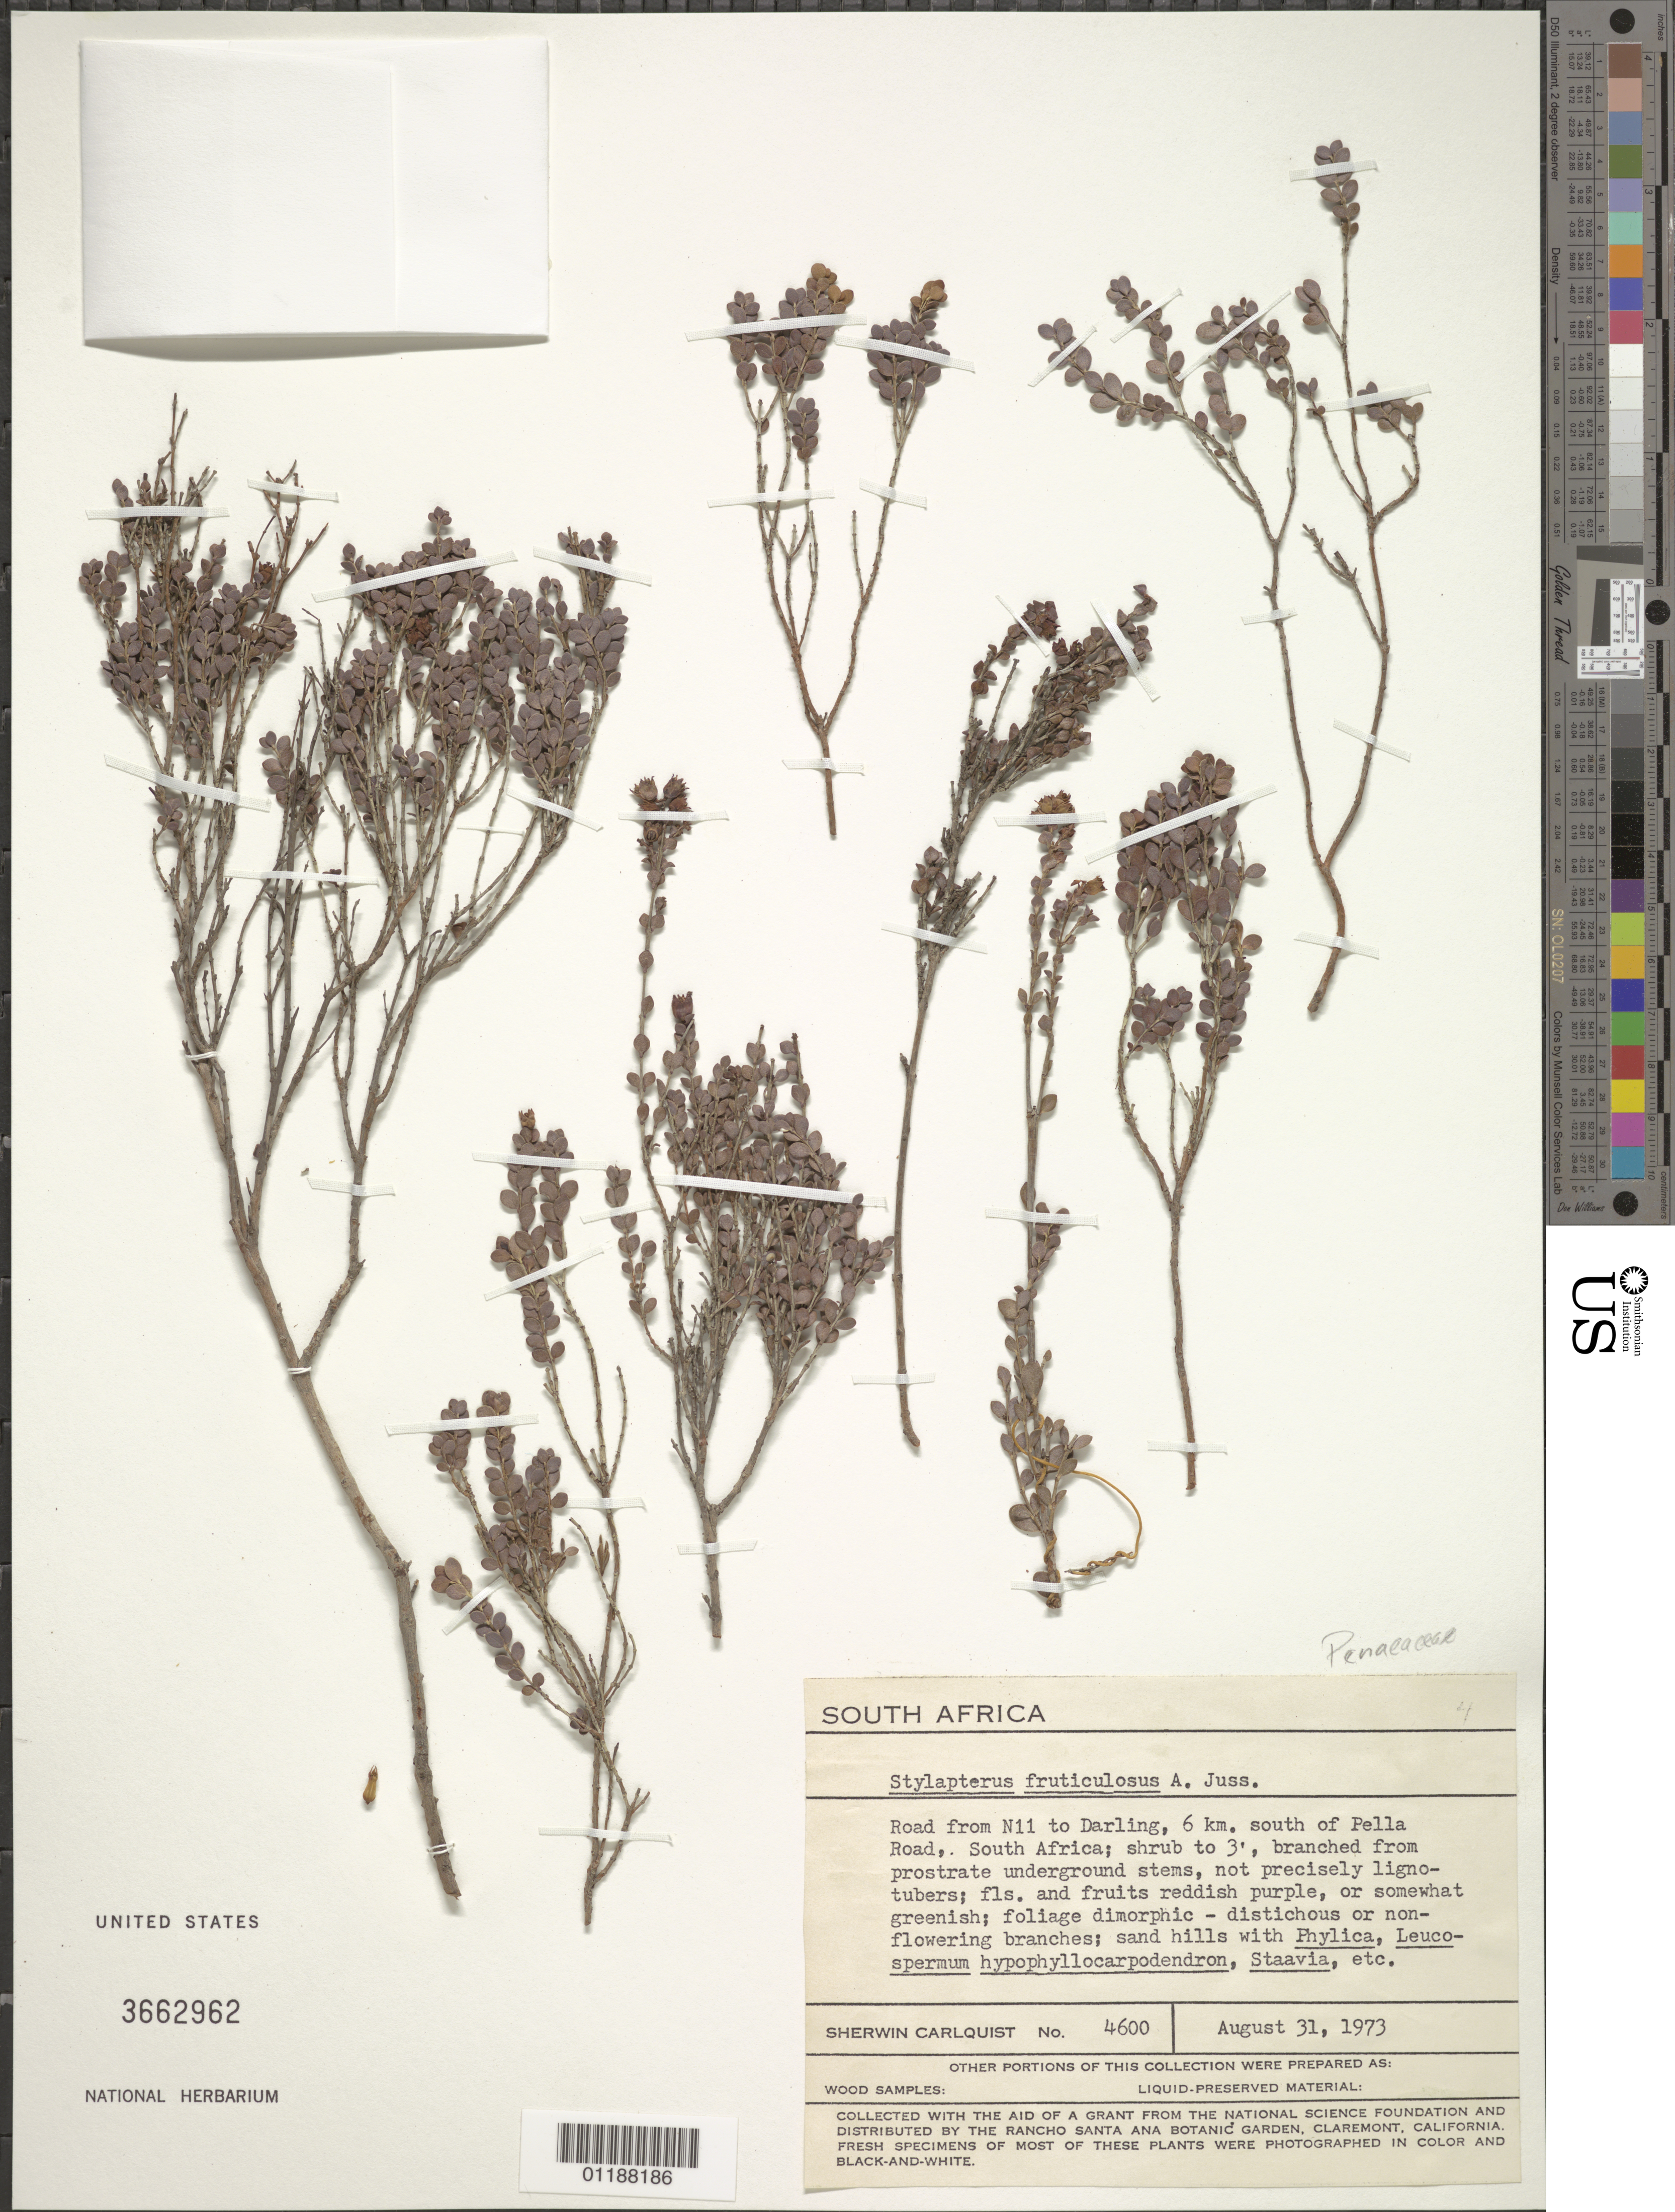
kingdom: Plantae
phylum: Tracheophyta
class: Magnoliopsida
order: Myrtales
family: Penaeaceae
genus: Stylapterus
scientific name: Stylapterus fruticulosus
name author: A. Juss.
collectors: S. Carlquist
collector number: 4600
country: South Africa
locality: Road from N11 to Darling, S of Pella Road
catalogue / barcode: US 3662962